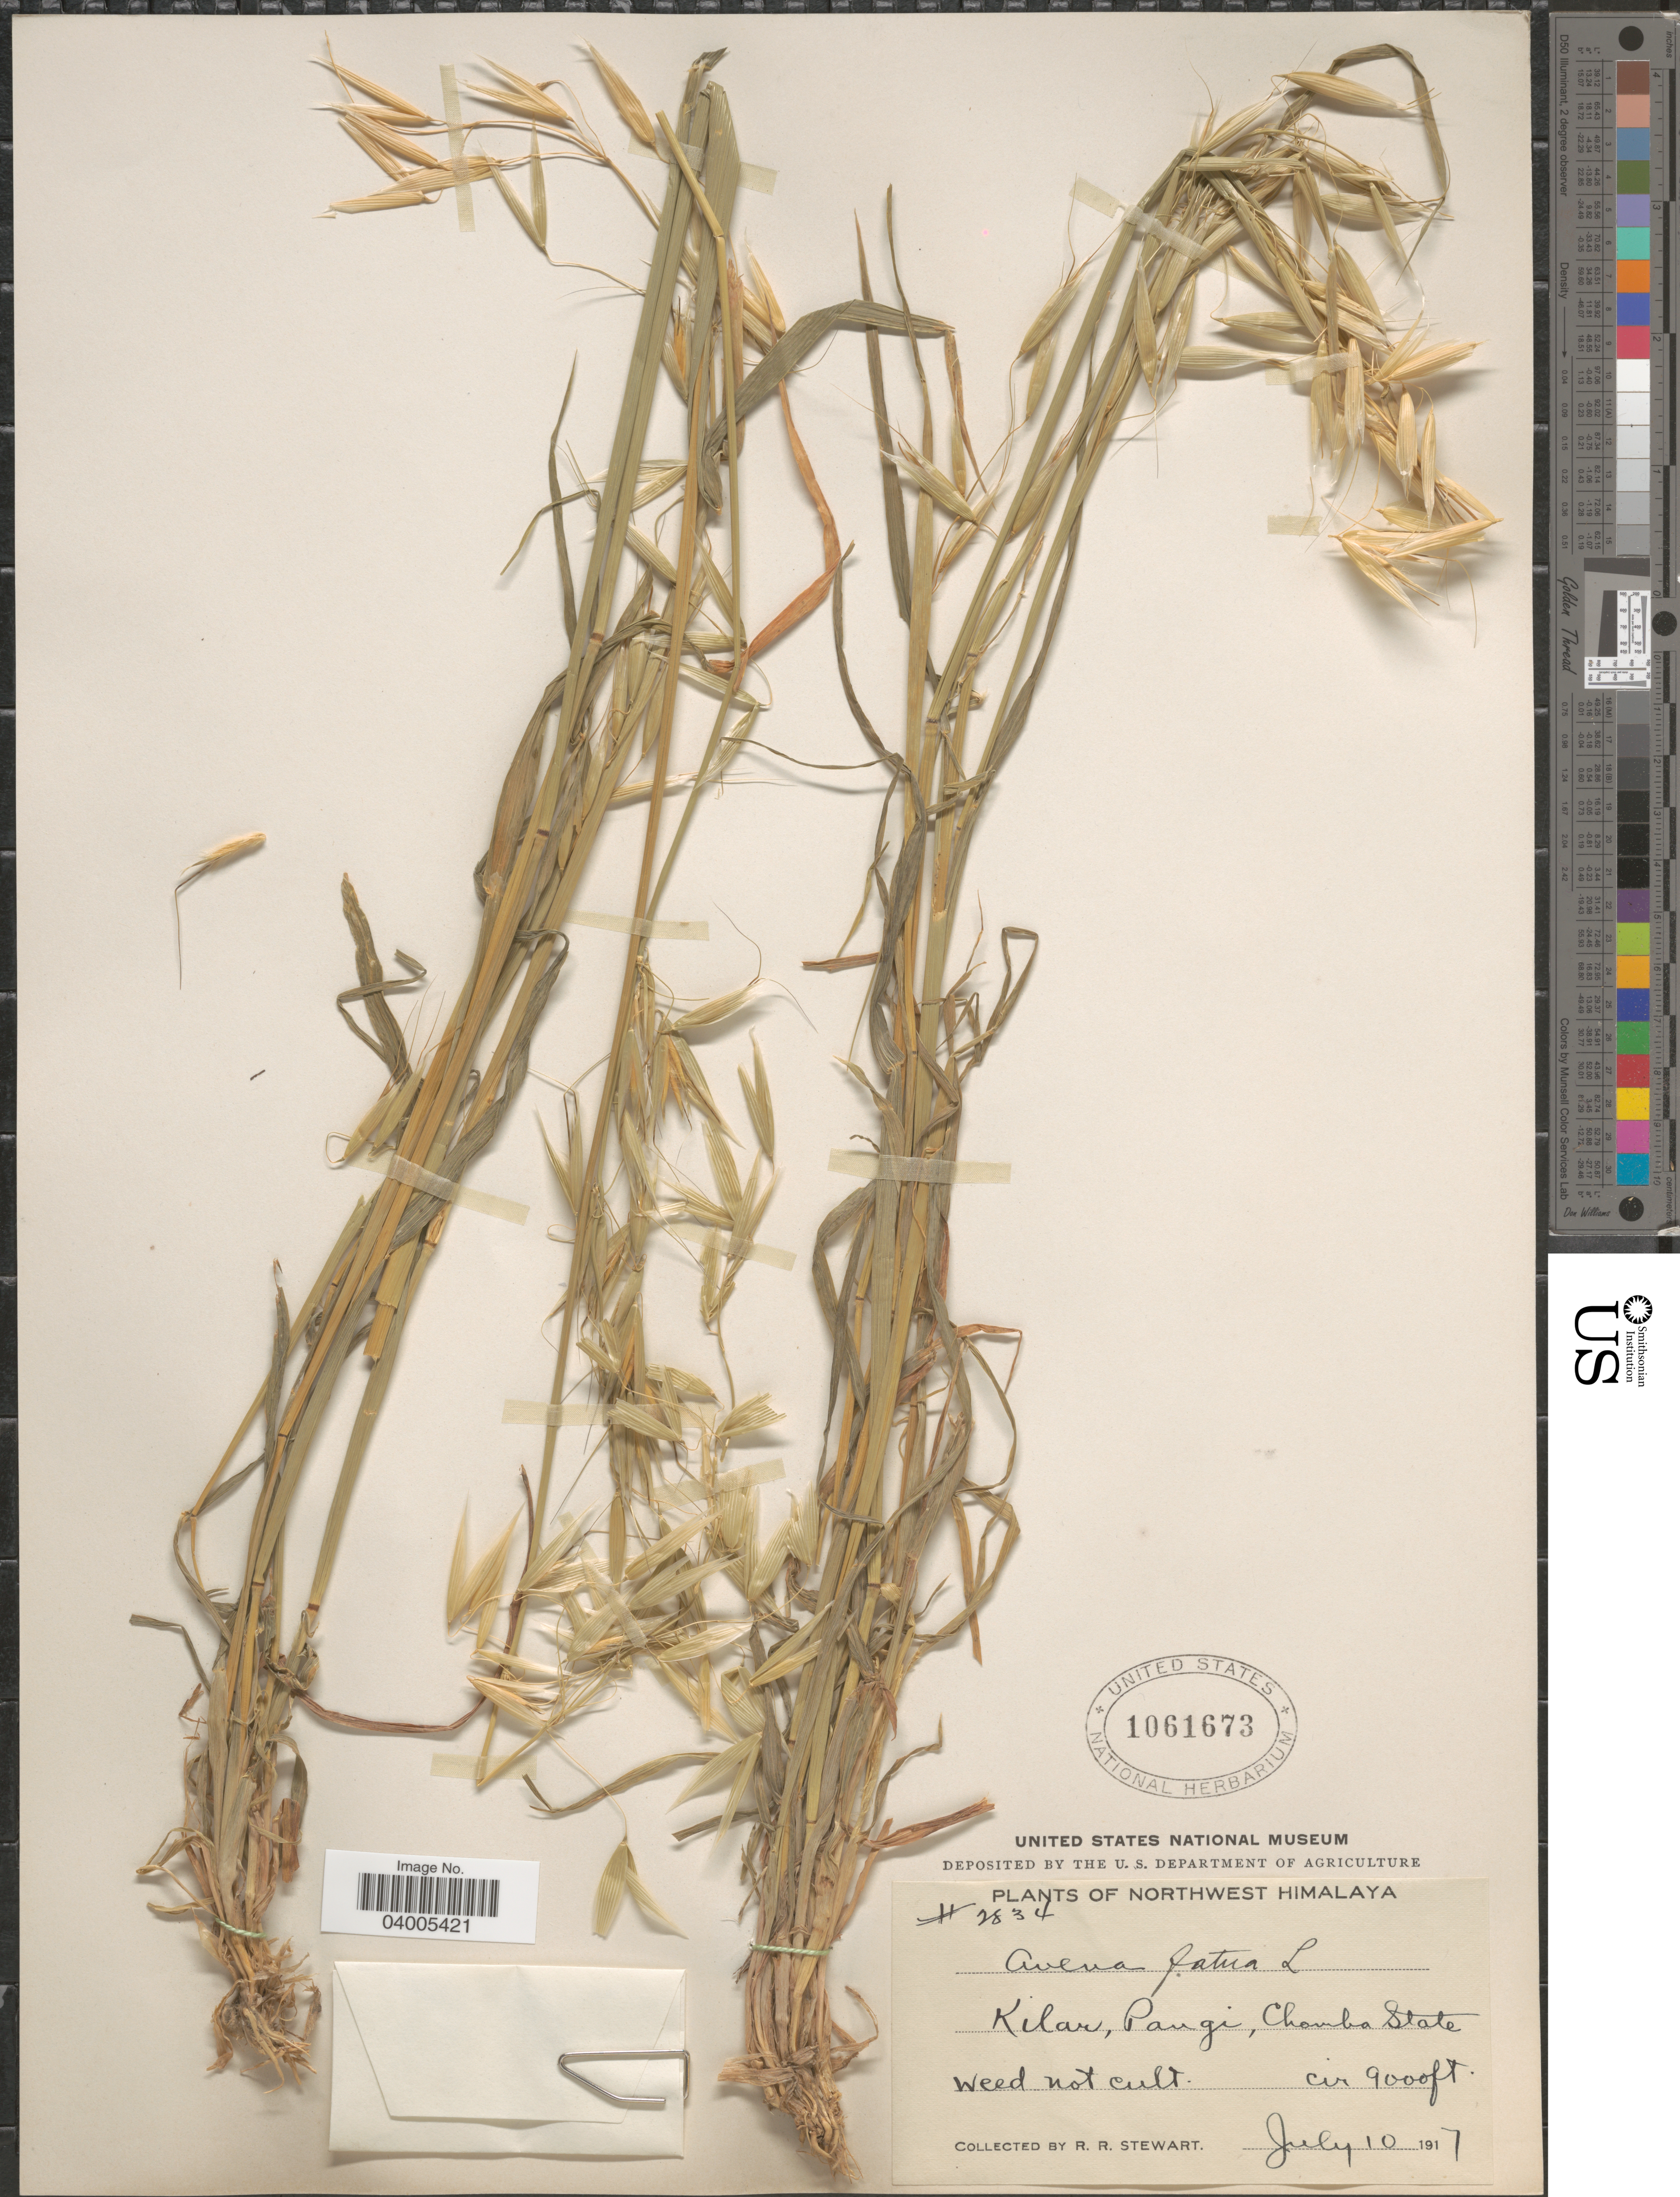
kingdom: Plantae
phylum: Tracheophyta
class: Liliopsida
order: Poales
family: Poaceae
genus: Avena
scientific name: Avena fatua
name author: L.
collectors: R. Stewart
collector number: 2834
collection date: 1917-07-10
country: India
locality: Northwest Himalaya. Kilar, Pangi, Chamba State.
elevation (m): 2743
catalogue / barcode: US 1061673